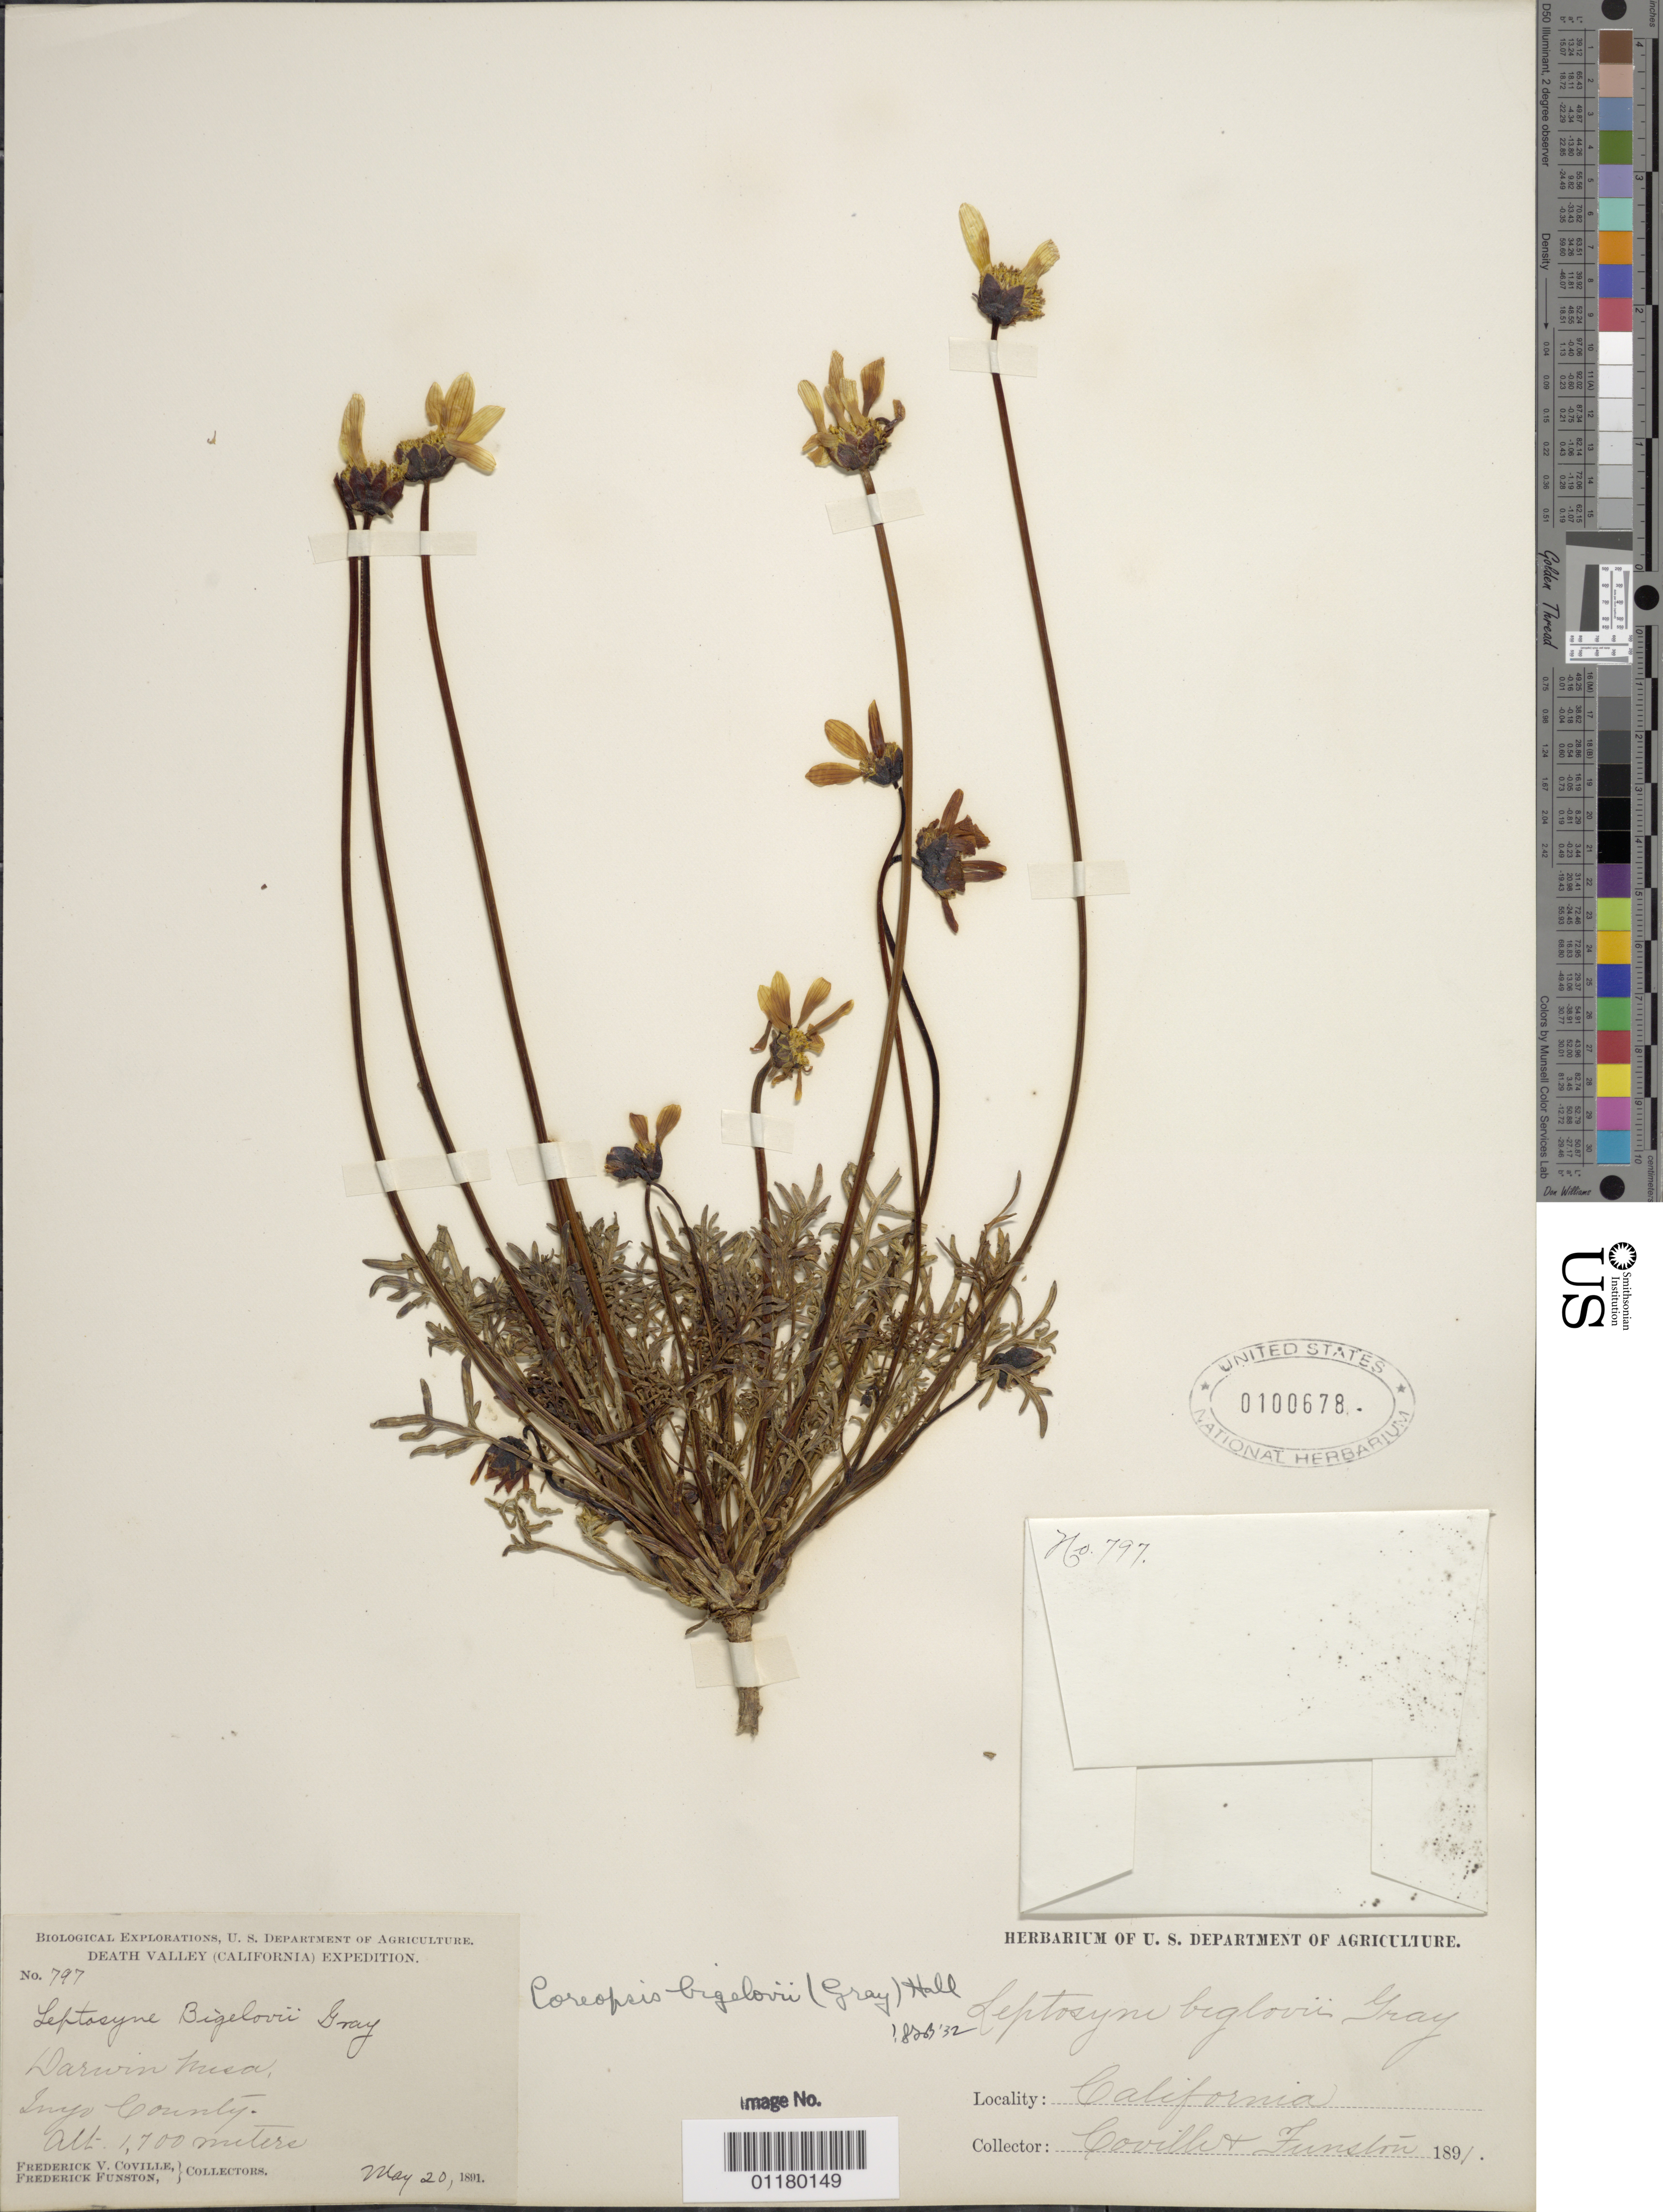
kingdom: Plantae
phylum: Tracheophyta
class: Magnoliopsida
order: Asterales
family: Asteraceae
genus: Coreopsis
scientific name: Coreopsis bigelovii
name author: (A. Gray) Voss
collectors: F. V. Coville & F. Funston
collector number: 797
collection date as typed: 20 May 1891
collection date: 1891-05-20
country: United States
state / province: California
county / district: Inyo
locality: Darwin Mesa.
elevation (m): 1700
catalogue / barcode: US 100678